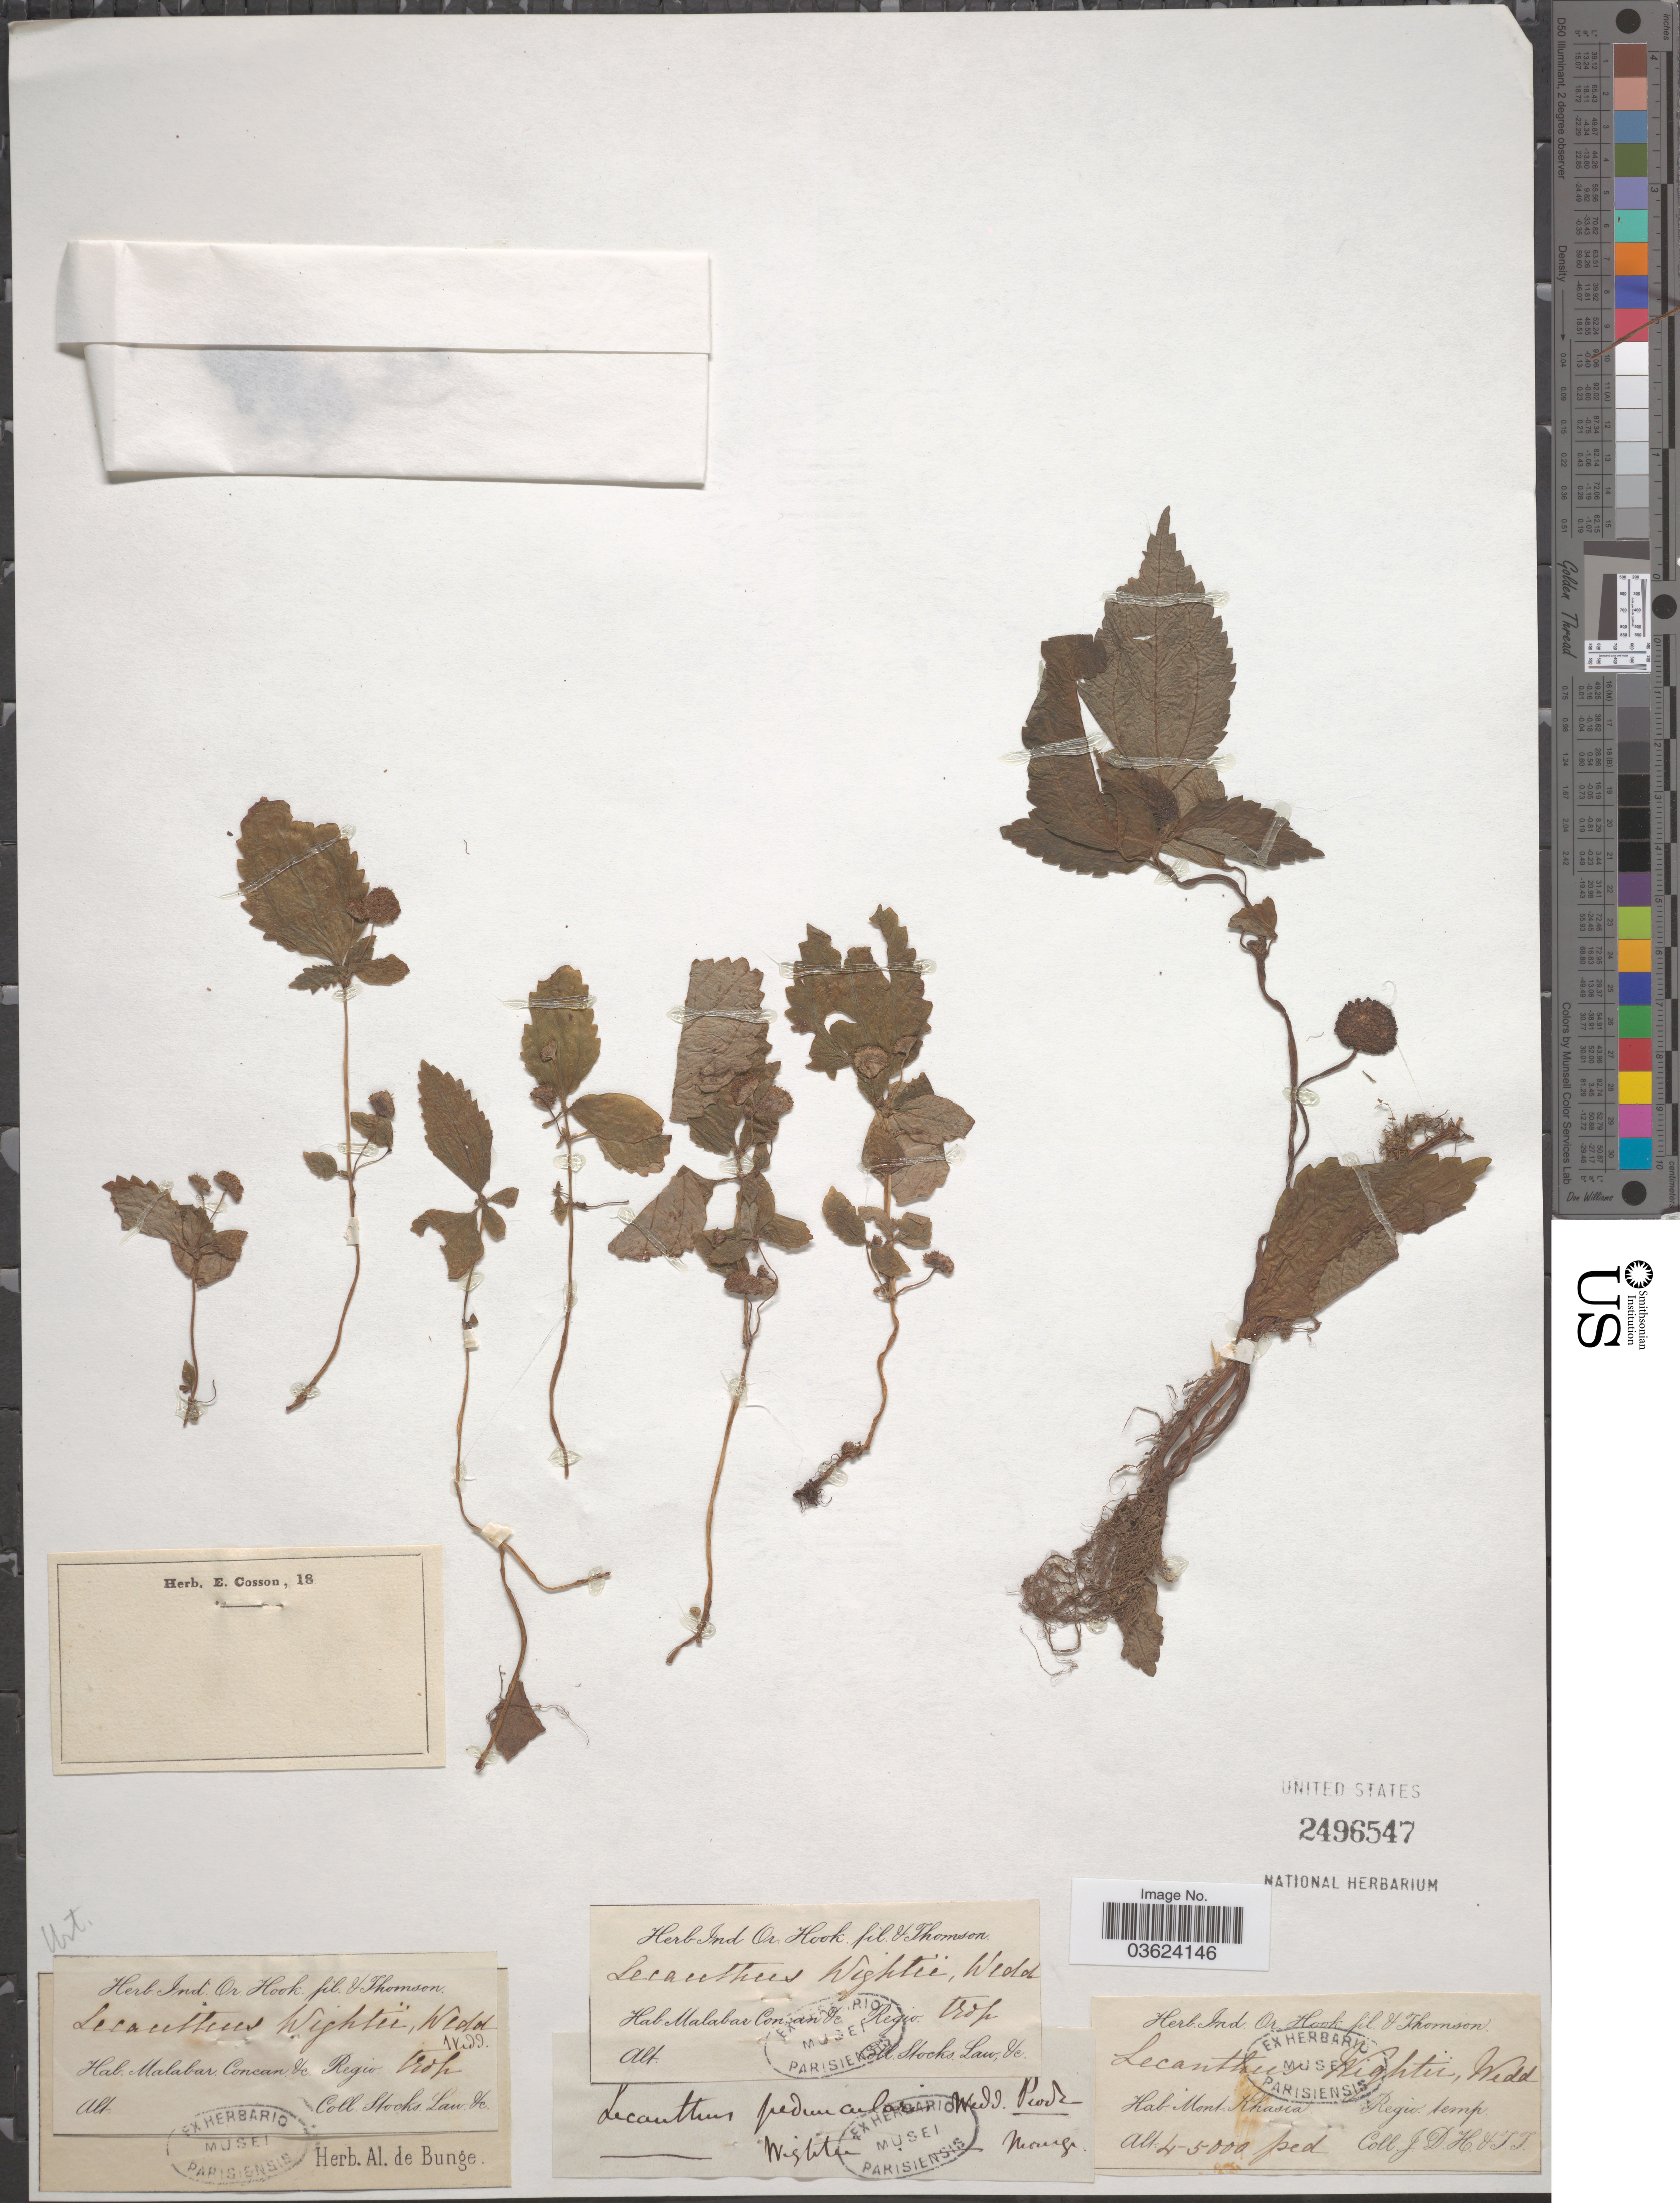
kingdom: Plantae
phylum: Tracheophyta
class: Magnoliopsida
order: Rosales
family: Urticaceae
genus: Lecanthus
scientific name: Lecanthus peduncularis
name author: (Wall. ex Royle) Wedd.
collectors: -. Law & Stocks, --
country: India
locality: Malabar Concan &c. Regio Trop.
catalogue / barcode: US 2496547